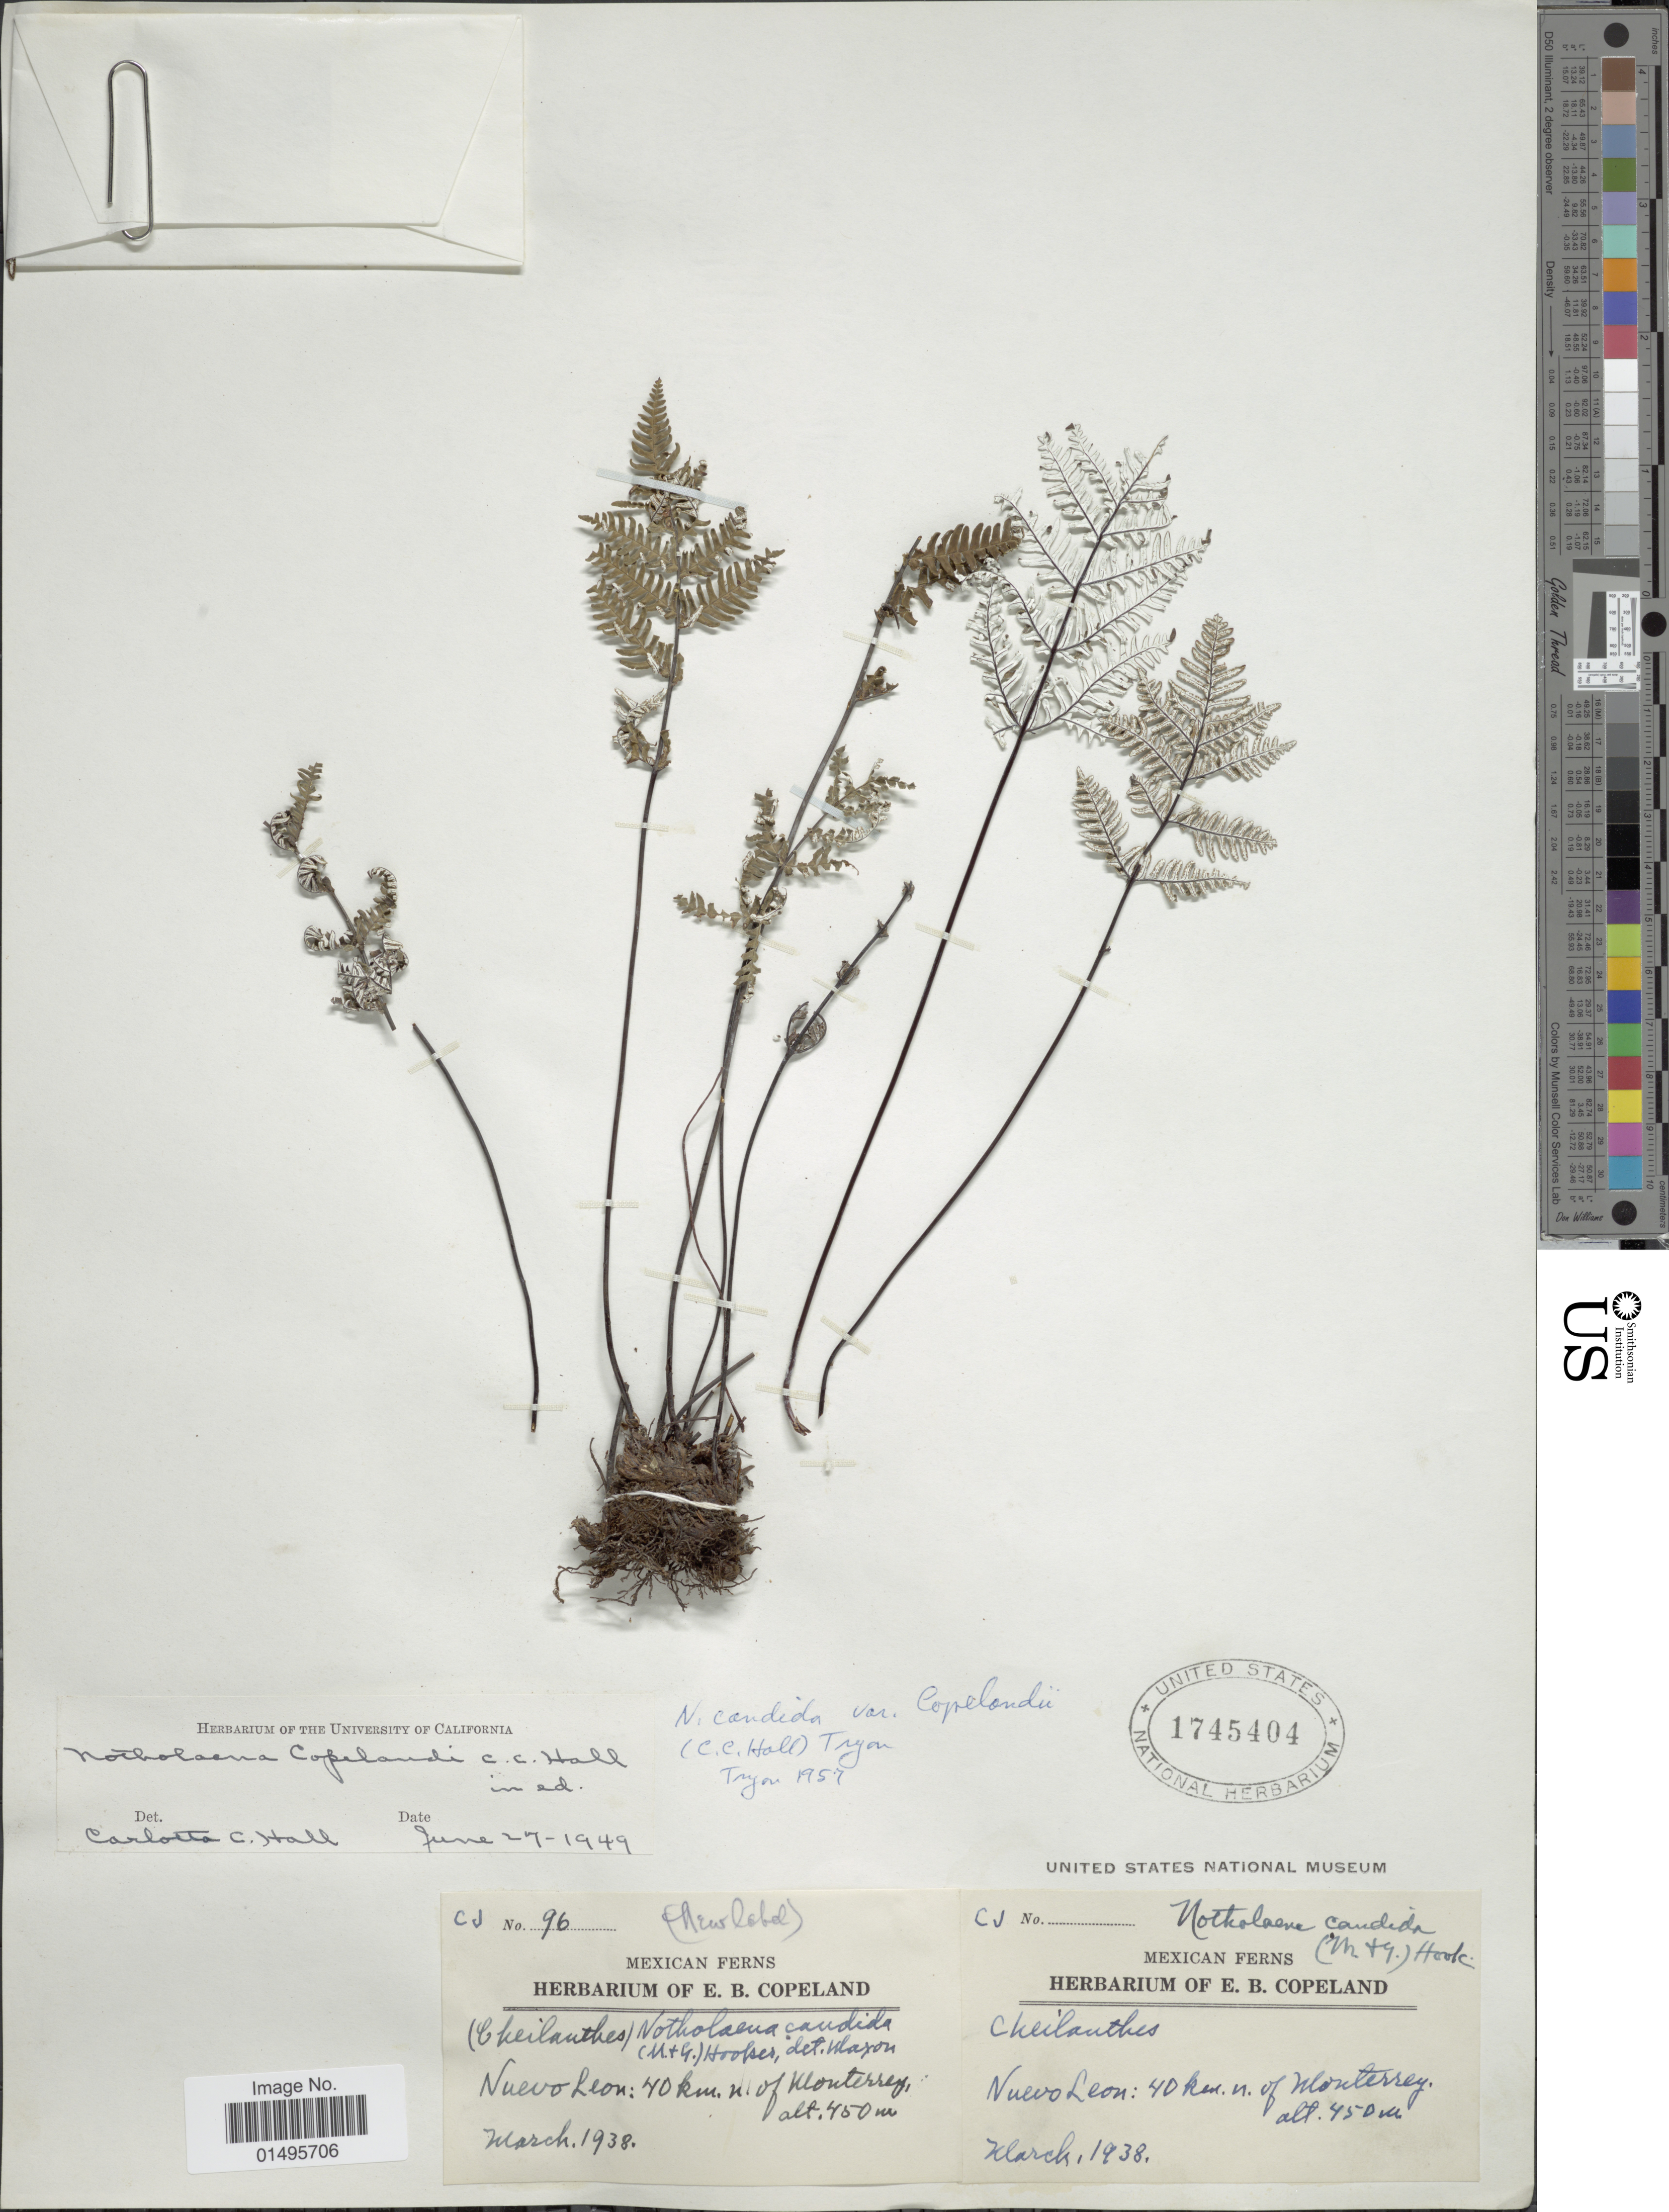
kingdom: Plantae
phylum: Tracheophyta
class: Polypodiopsida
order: Polypodiales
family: Pteridaceae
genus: Notholaena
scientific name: Notholaena candida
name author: (M. Martens) Hook.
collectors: E. B. Copeland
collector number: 96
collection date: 1938-03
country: Mexico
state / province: Nuevo León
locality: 40 km n. of Monterrey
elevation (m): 450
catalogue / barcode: US 1745404